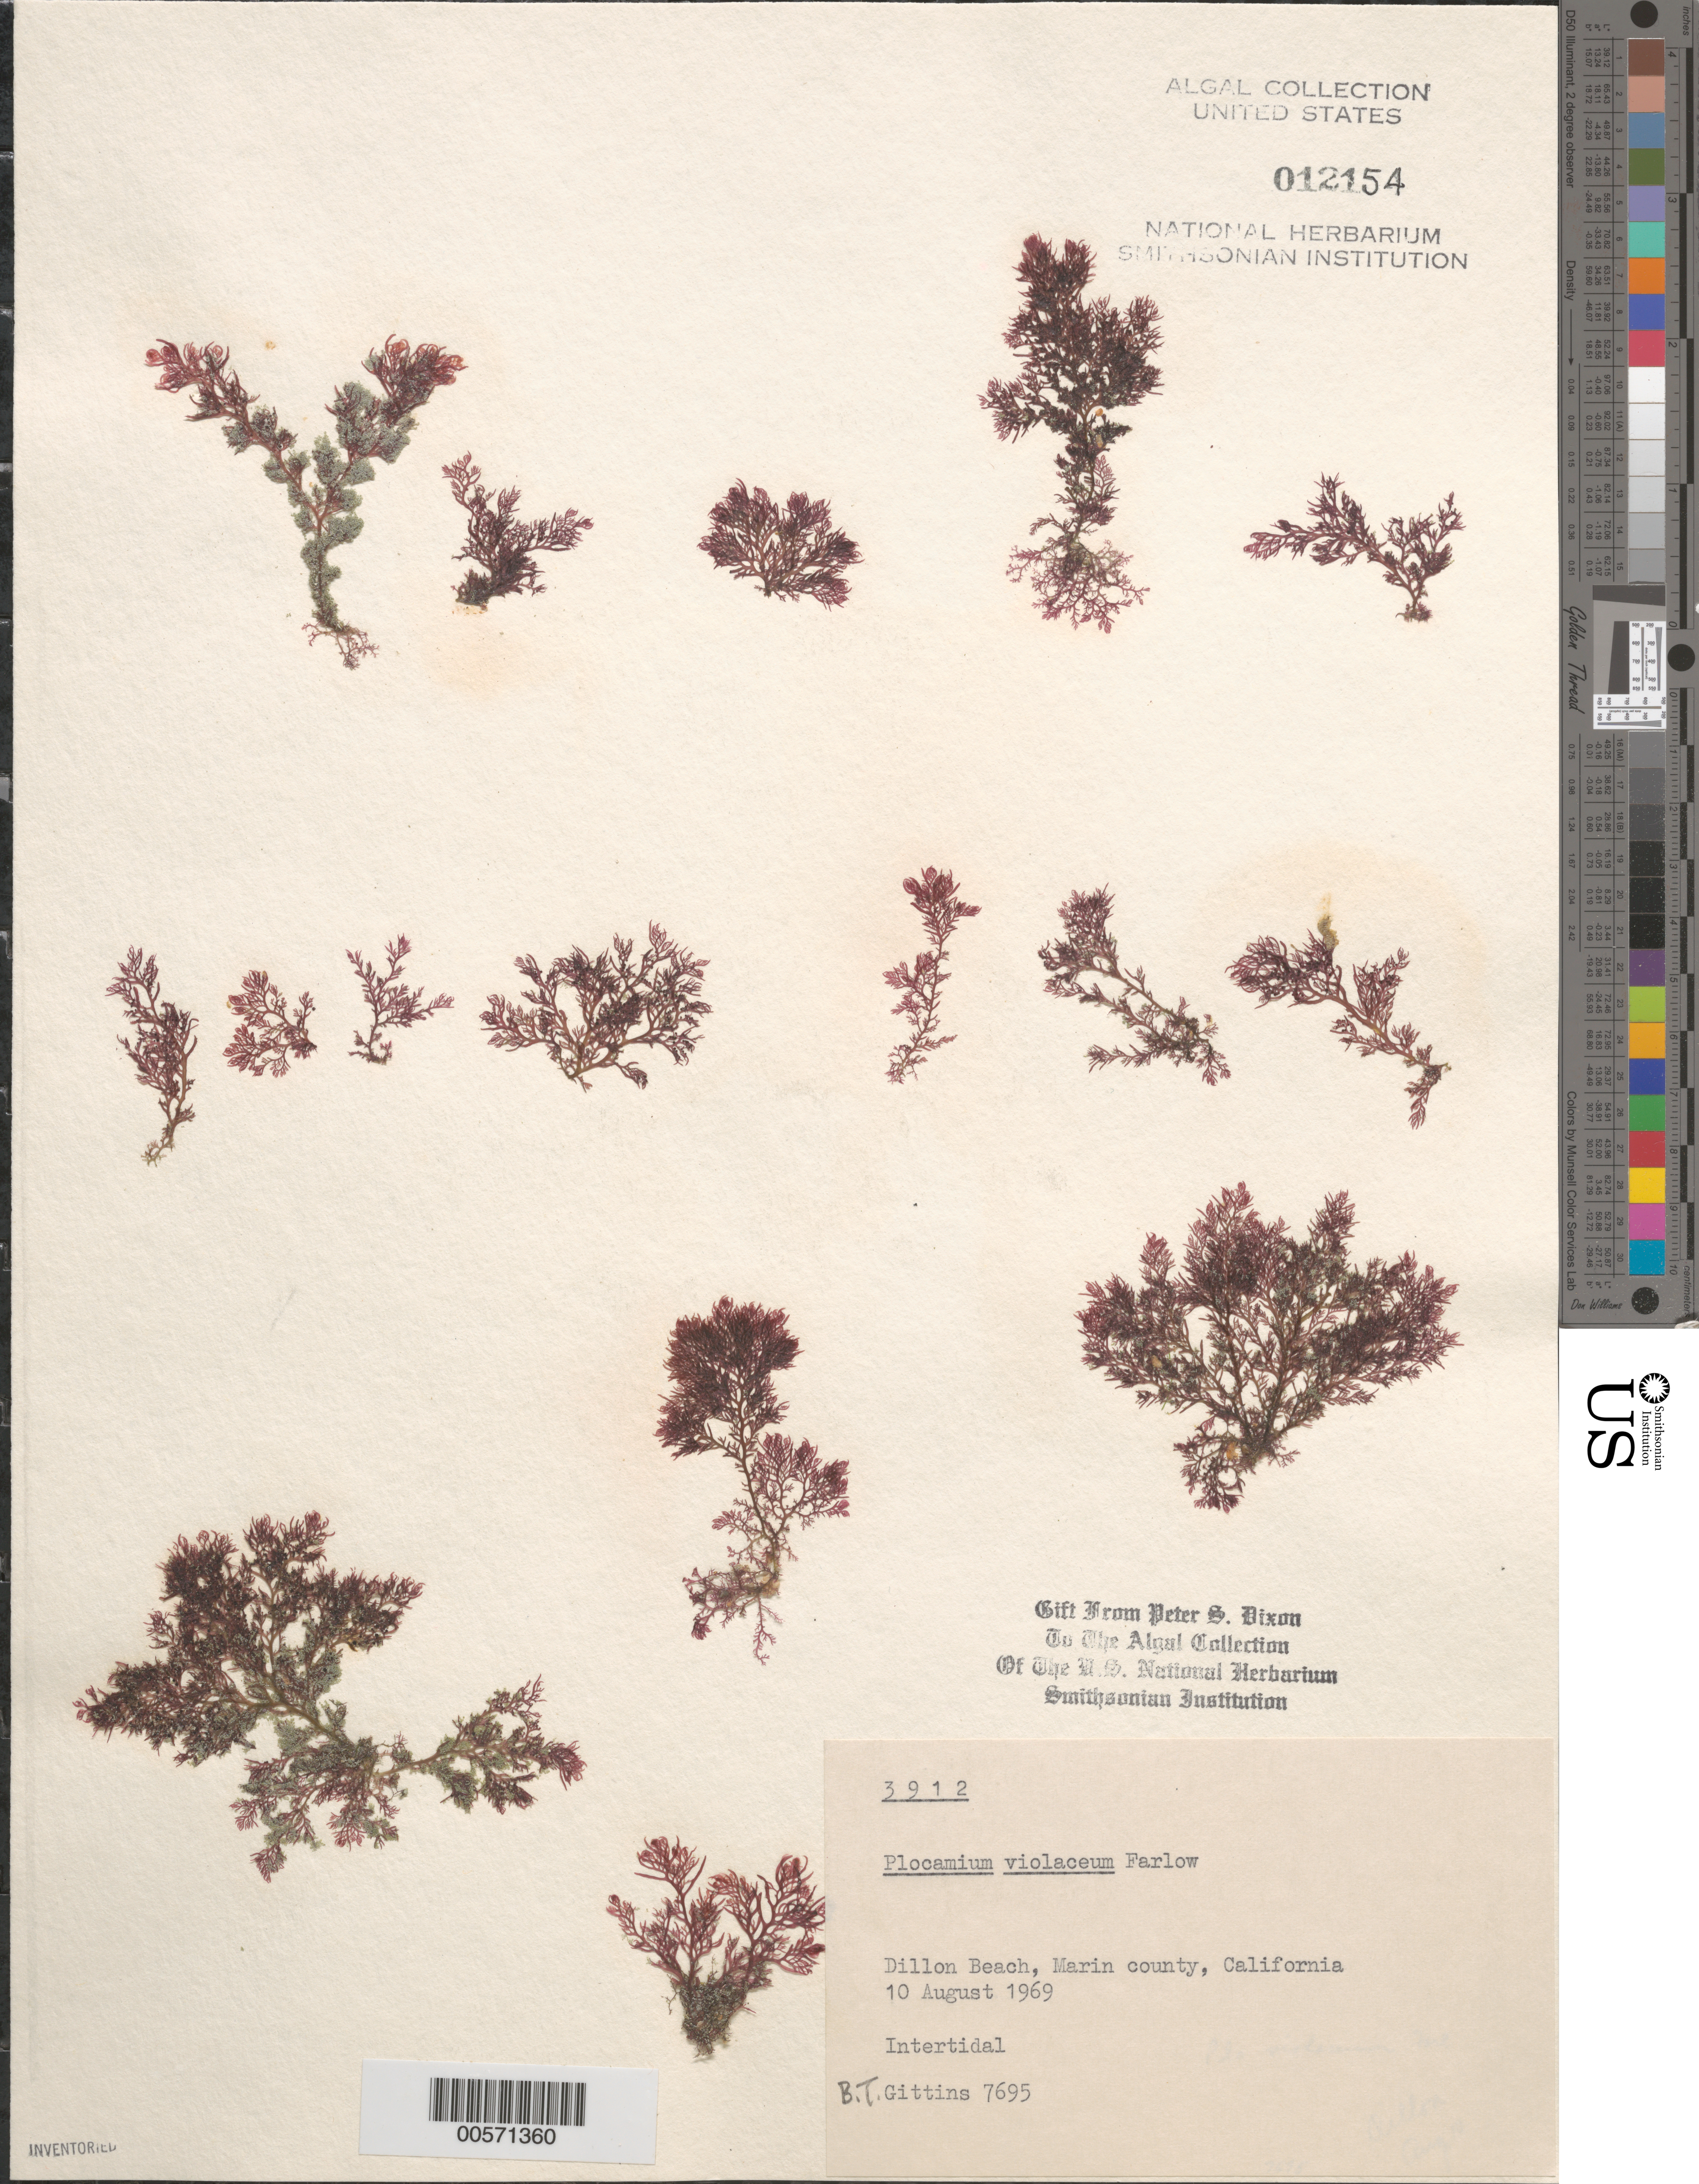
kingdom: Plantae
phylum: Rhodophyta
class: Florideophyceae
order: Plocamiales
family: Plocamiaceae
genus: Plocamium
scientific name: Plocamium violaceum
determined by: Dixon, P. S.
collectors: B. Gittins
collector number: BTG 7695 & PSD 3912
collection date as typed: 10 Aug 1969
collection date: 1969-08-10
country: United States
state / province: California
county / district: Marin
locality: Dillon Beach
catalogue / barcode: US 12154